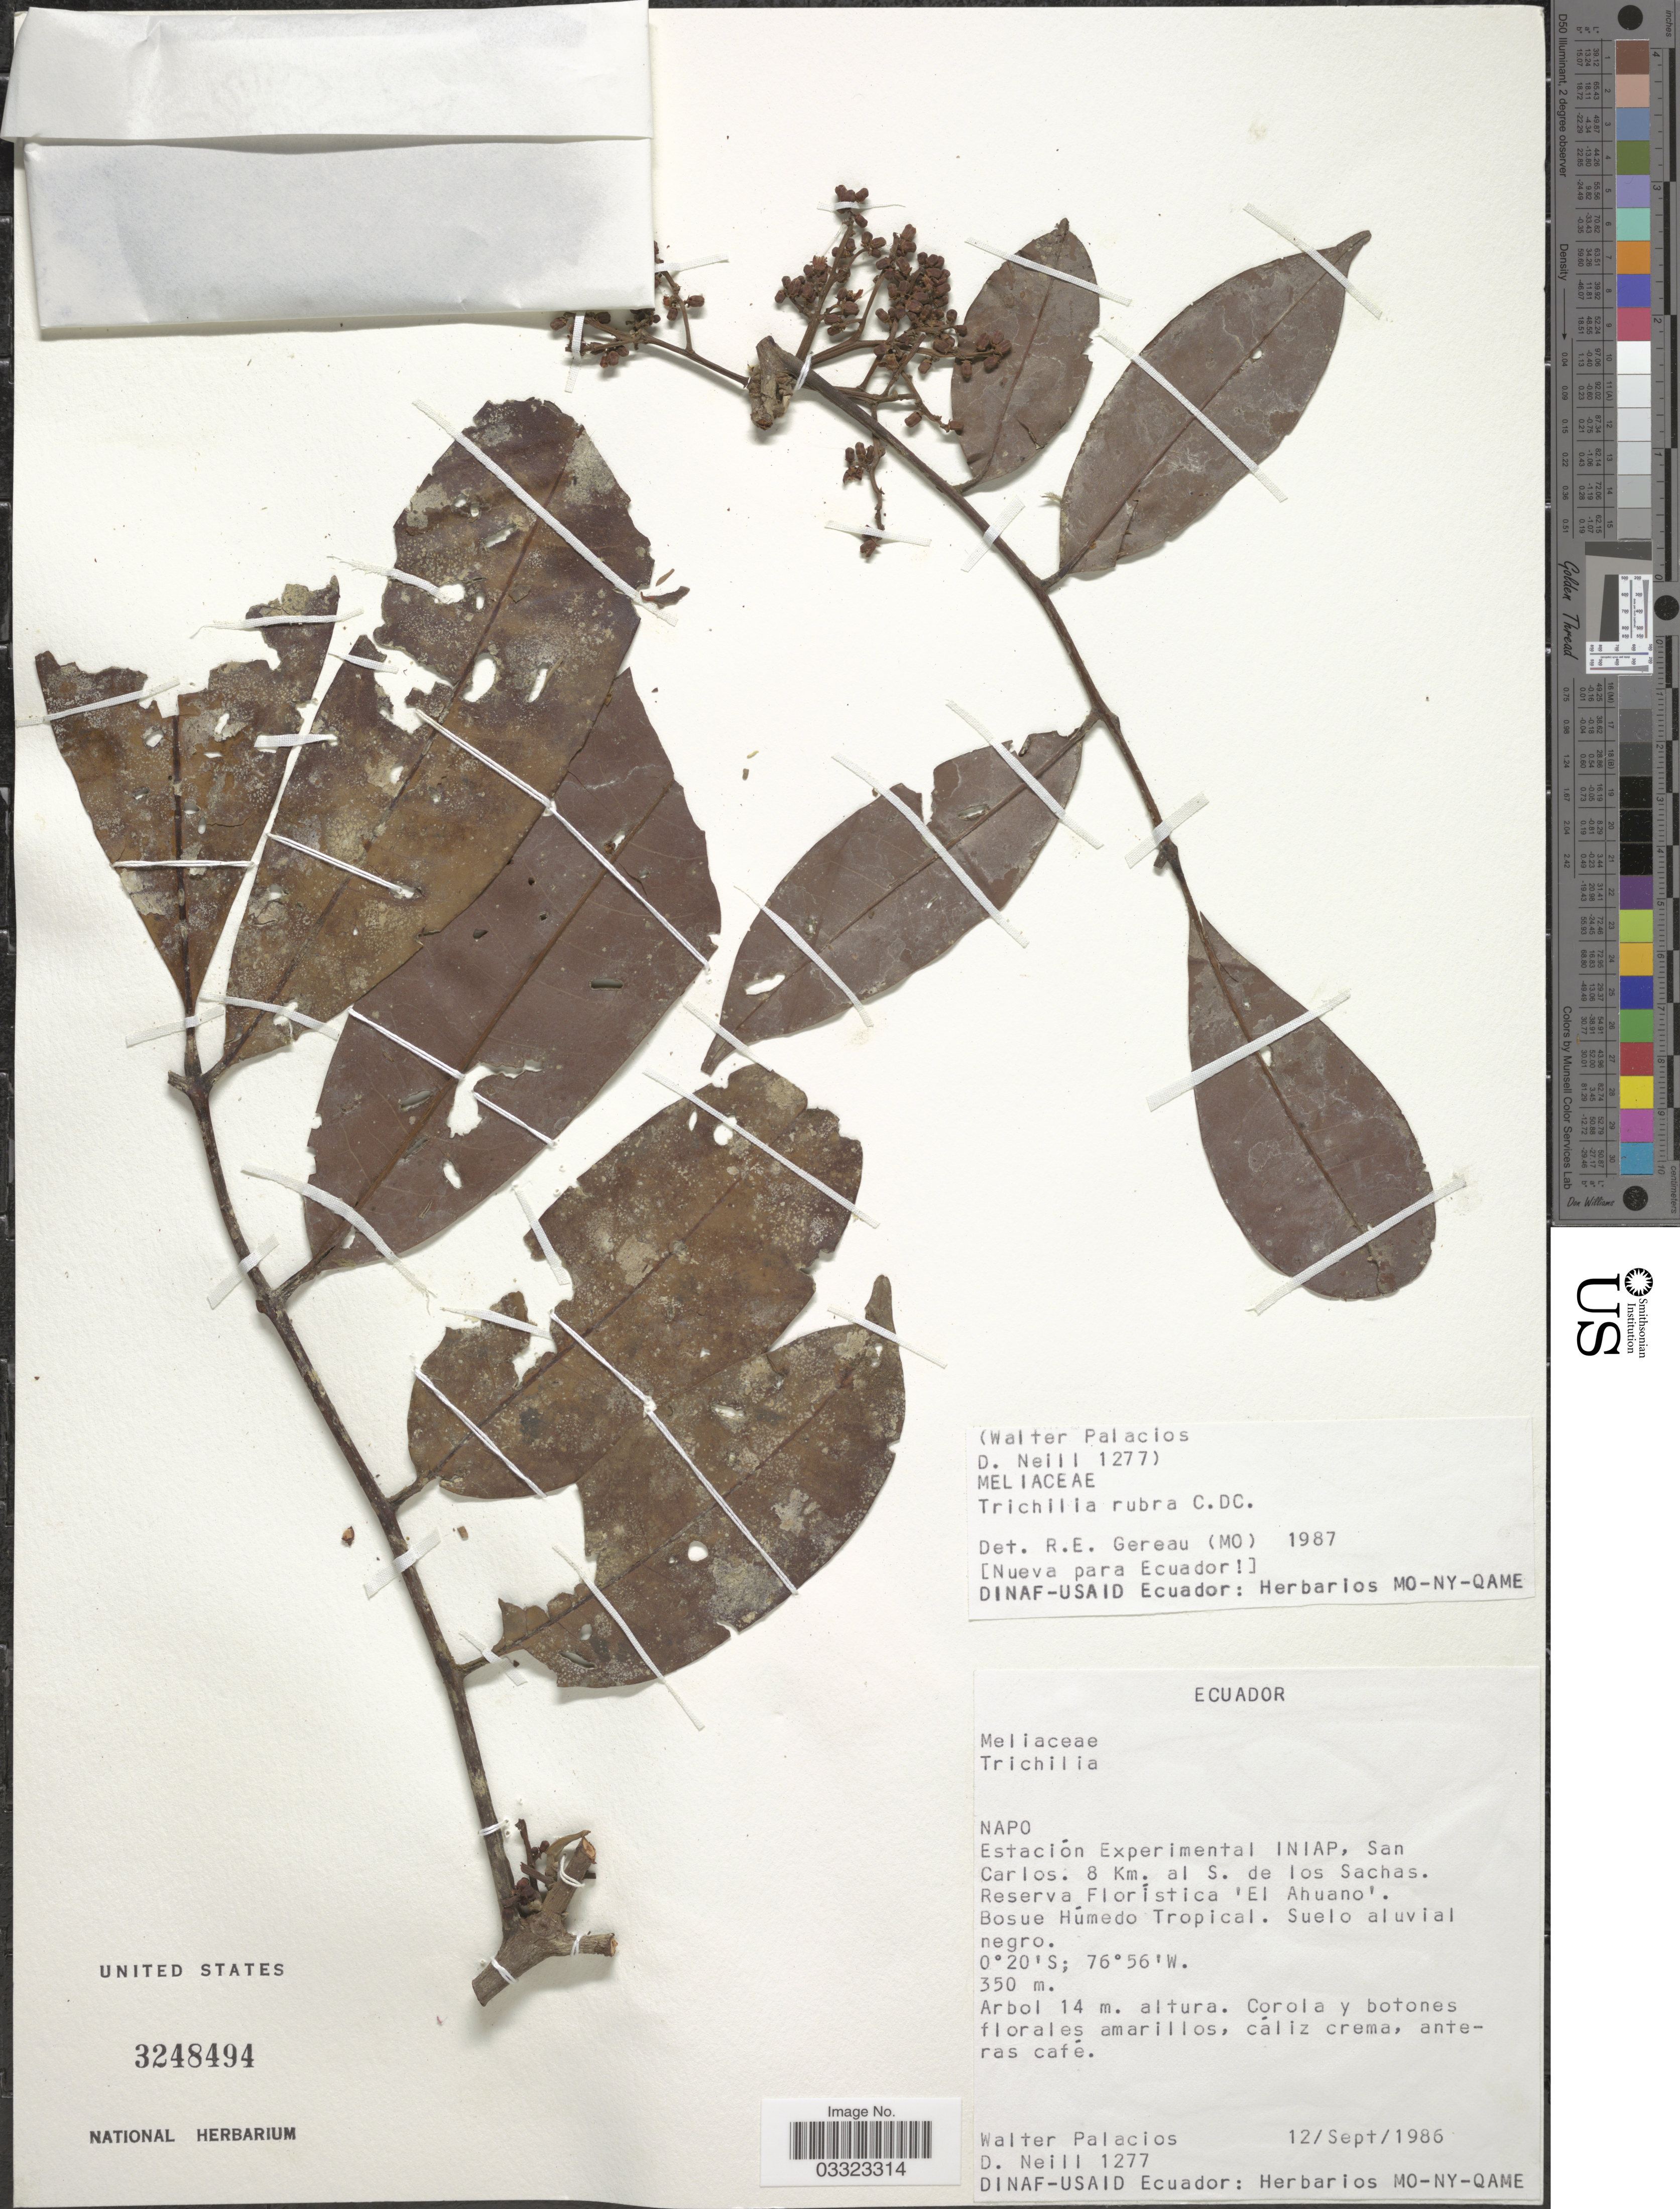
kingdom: Plantae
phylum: Tracheophyta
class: Magnoliopsida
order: Sapindales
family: Meliaceae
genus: Trichilia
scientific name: Trichilia rubra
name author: C. DC.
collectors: W. Palacios & D. Neill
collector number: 1277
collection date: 1986-09-12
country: Ecuador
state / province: Napo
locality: Estación Experimental INIAP, San Carlos. 8 Km. al S. de los Sachas. Reserva Florística 'El Ahuano'.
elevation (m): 350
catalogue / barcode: US 3248494